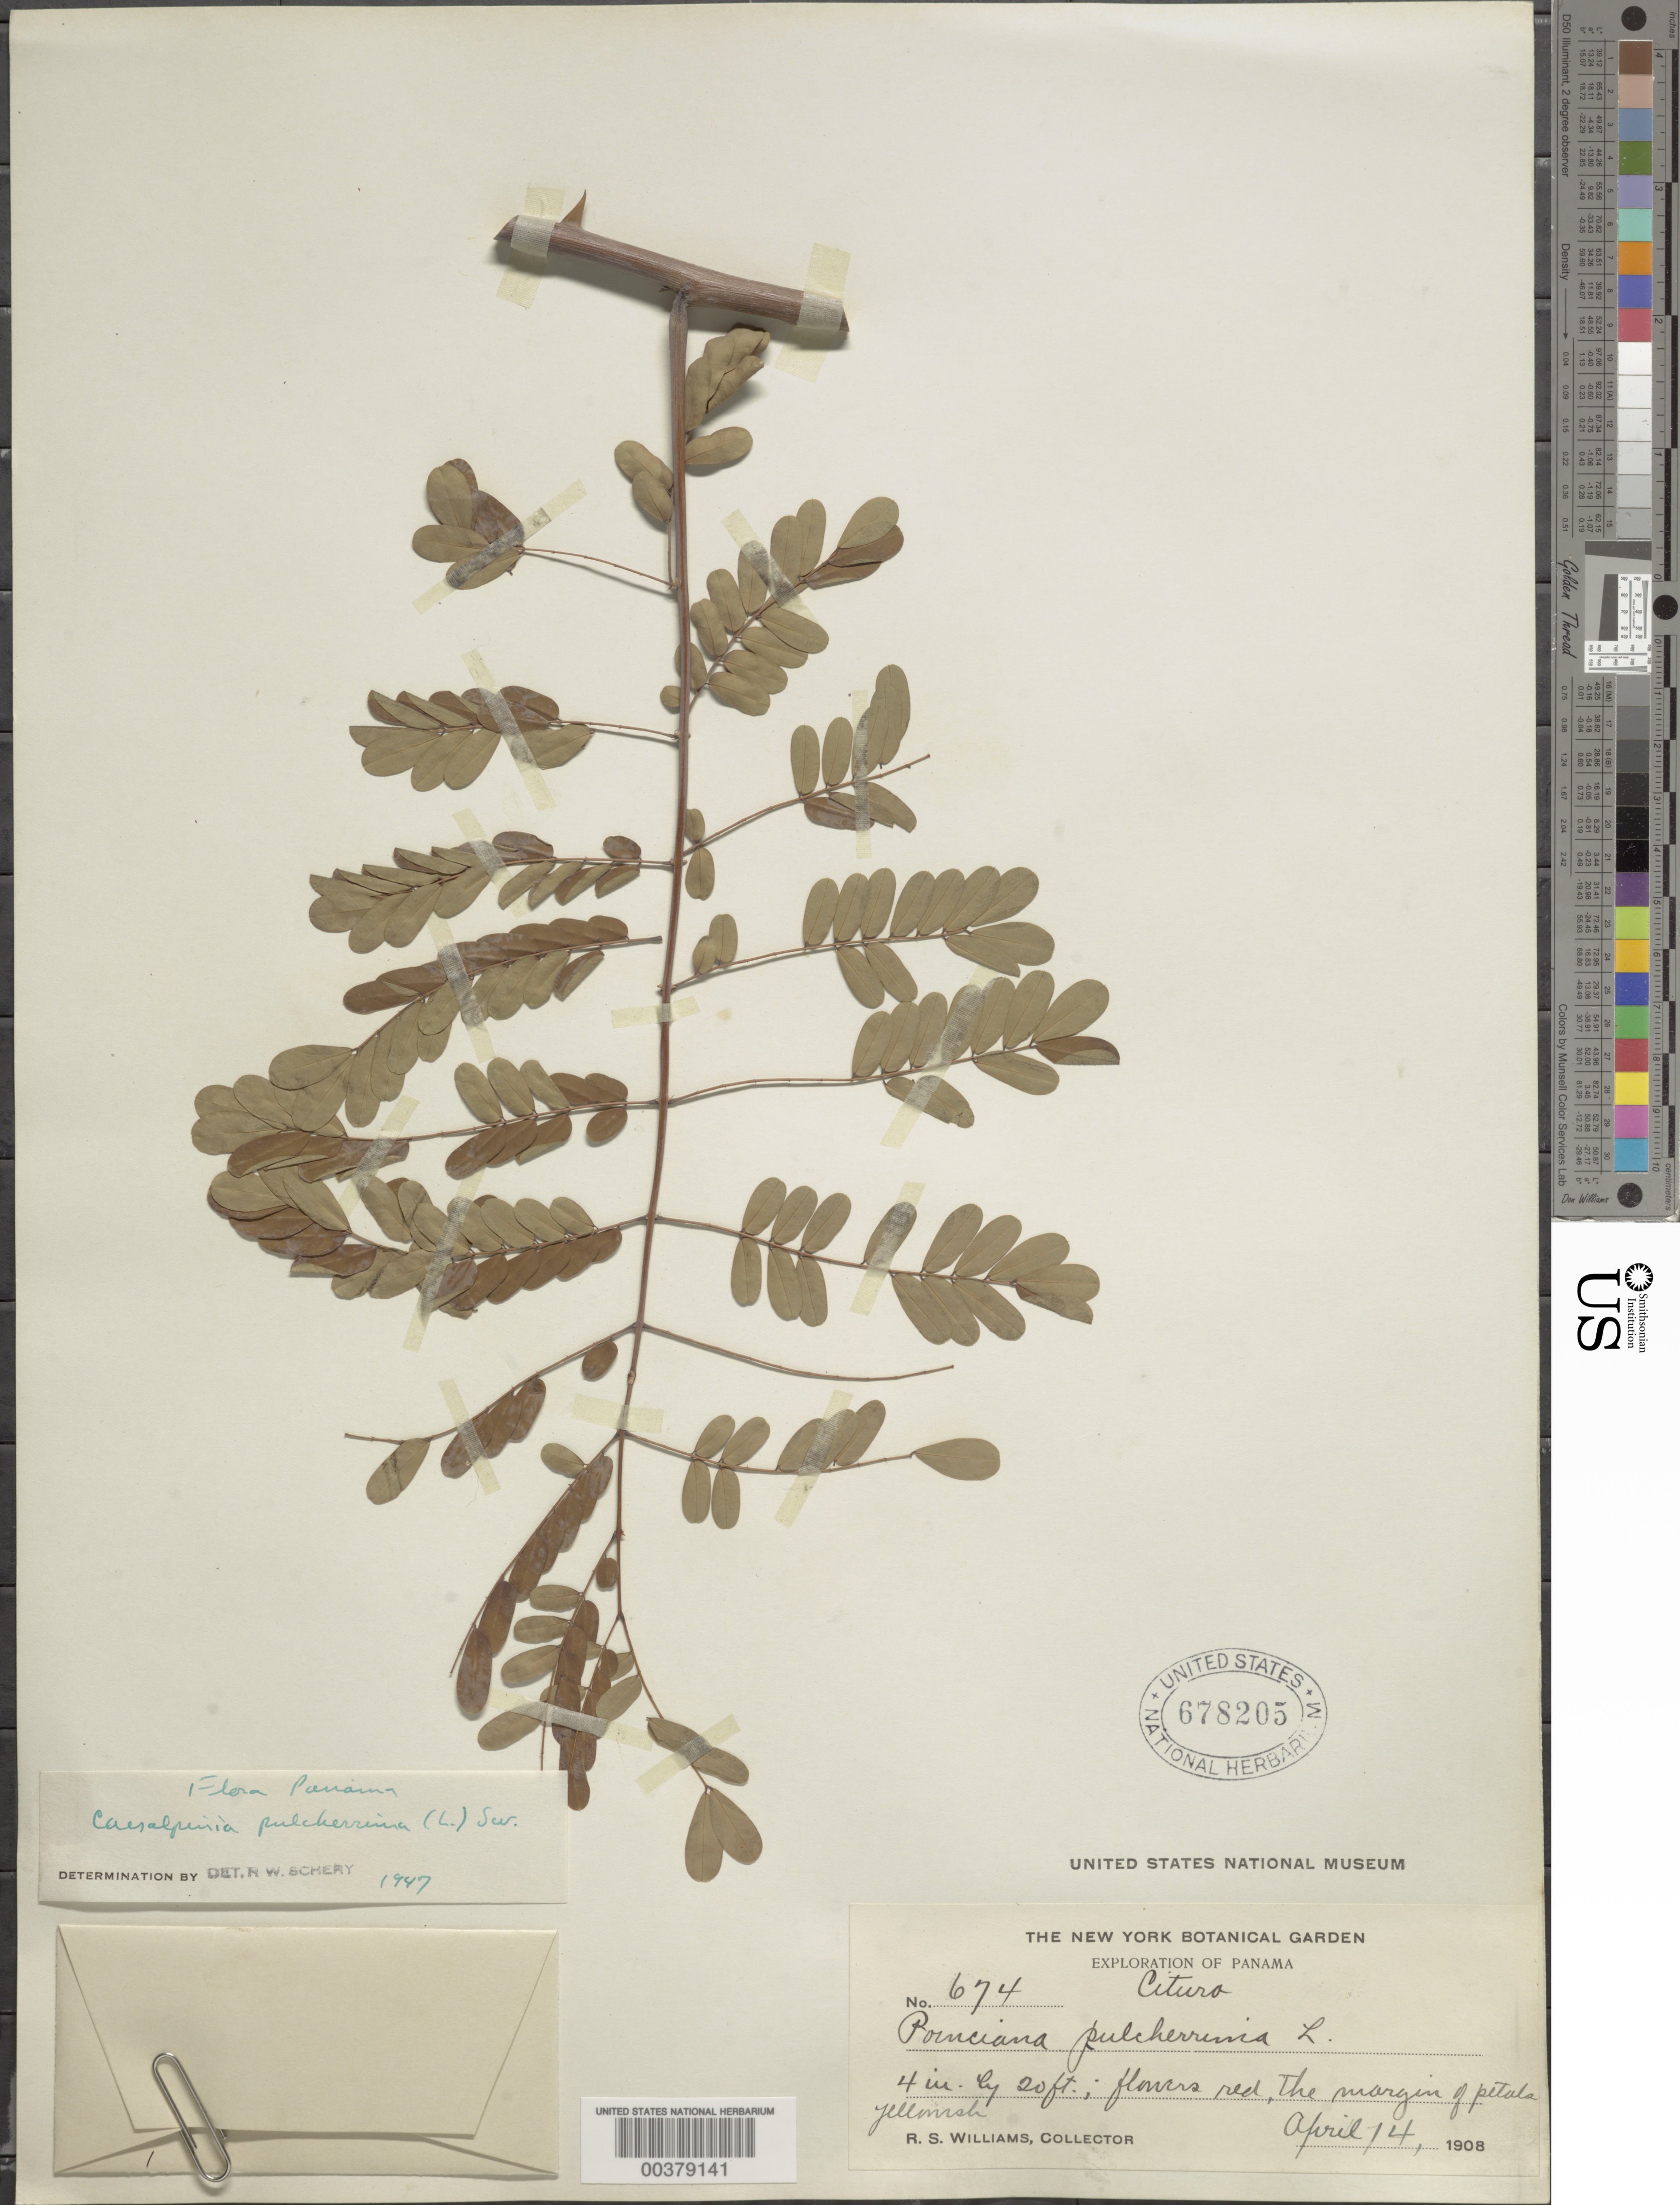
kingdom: Plantae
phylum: Tracheophyta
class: Magnoliopsida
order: Fabales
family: Fabaceae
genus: Caesalpinia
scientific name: Caesalpinia pulcherrima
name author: (L.) Sw.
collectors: R. S. Williams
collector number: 674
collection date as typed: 14 Apr 1908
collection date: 1908-04-14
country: Panama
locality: Cituro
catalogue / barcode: US 678205